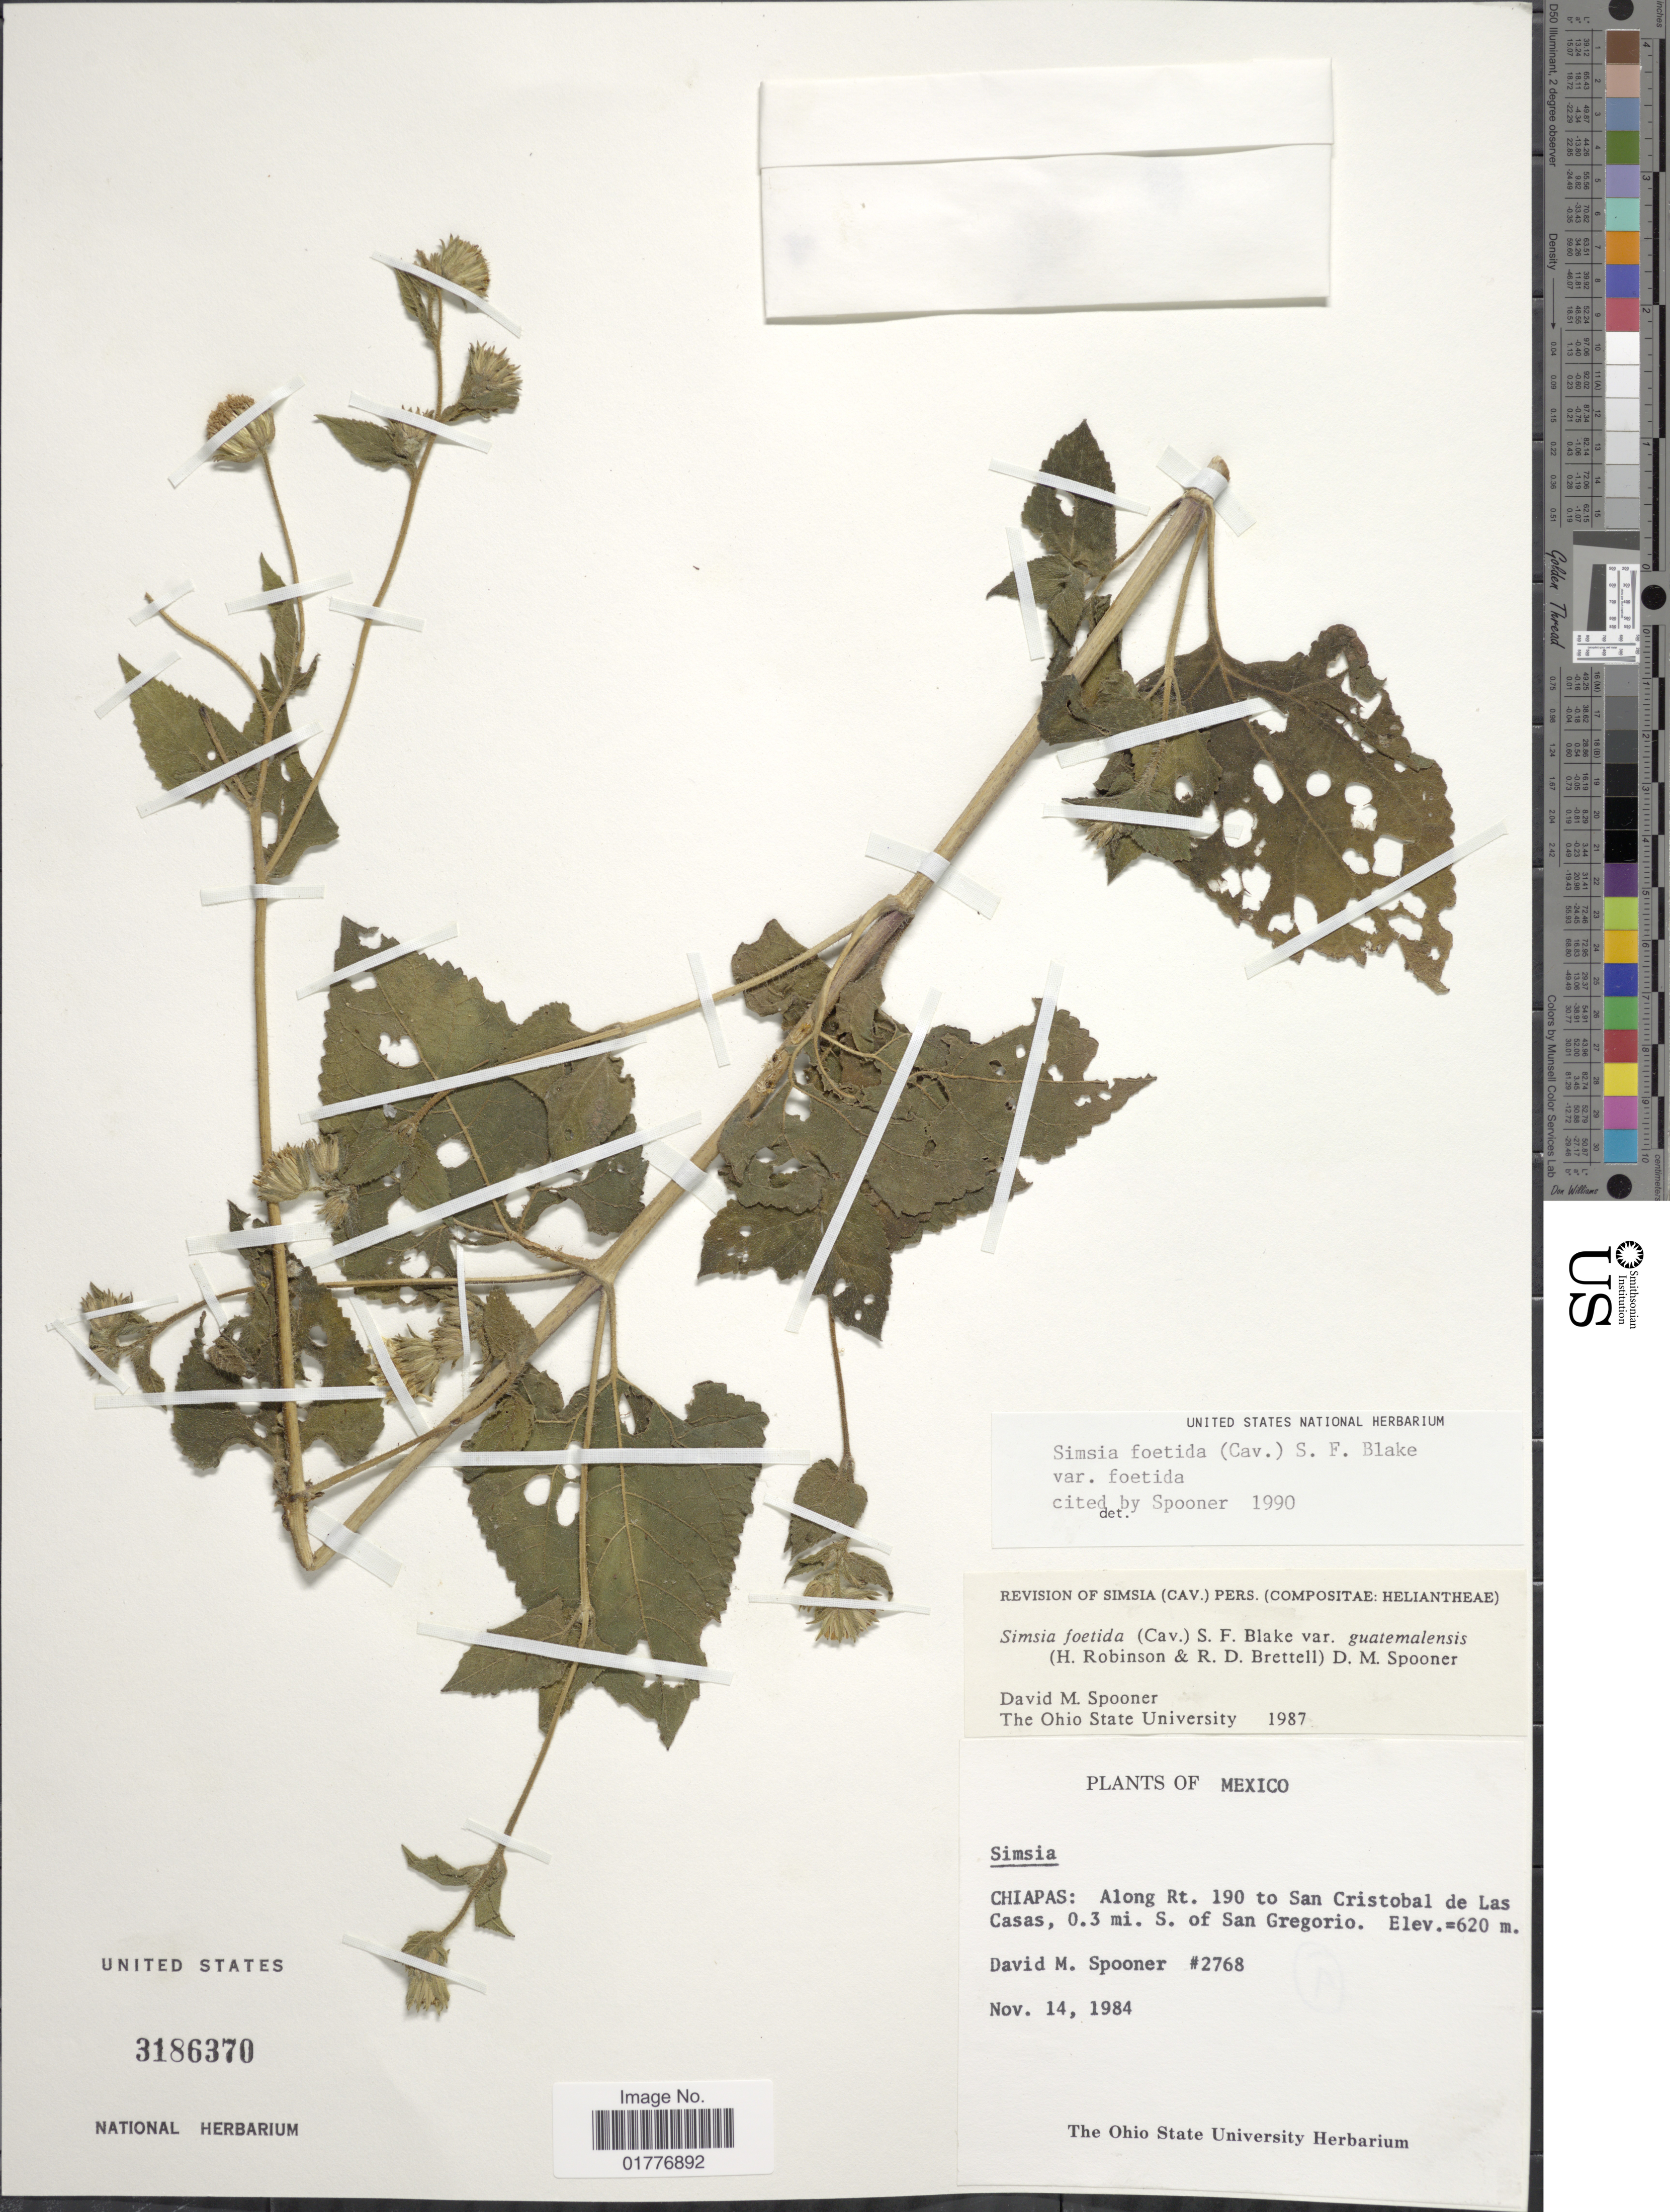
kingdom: Plantae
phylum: Tracheophyta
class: Magnoliopsida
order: Asterales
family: Asteraceae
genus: Simsia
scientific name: Simsia foetida var. foetida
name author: (Cav.) S.F. Blake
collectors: D. Spooner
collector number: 2768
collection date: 1984-11-14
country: Mexico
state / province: Chiapas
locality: Chiapas: Along Rt. 190 to San Cristobal de Las Casas, 0.3 mi. S. of San Gregorio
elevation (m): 620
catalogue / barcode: US 3186370